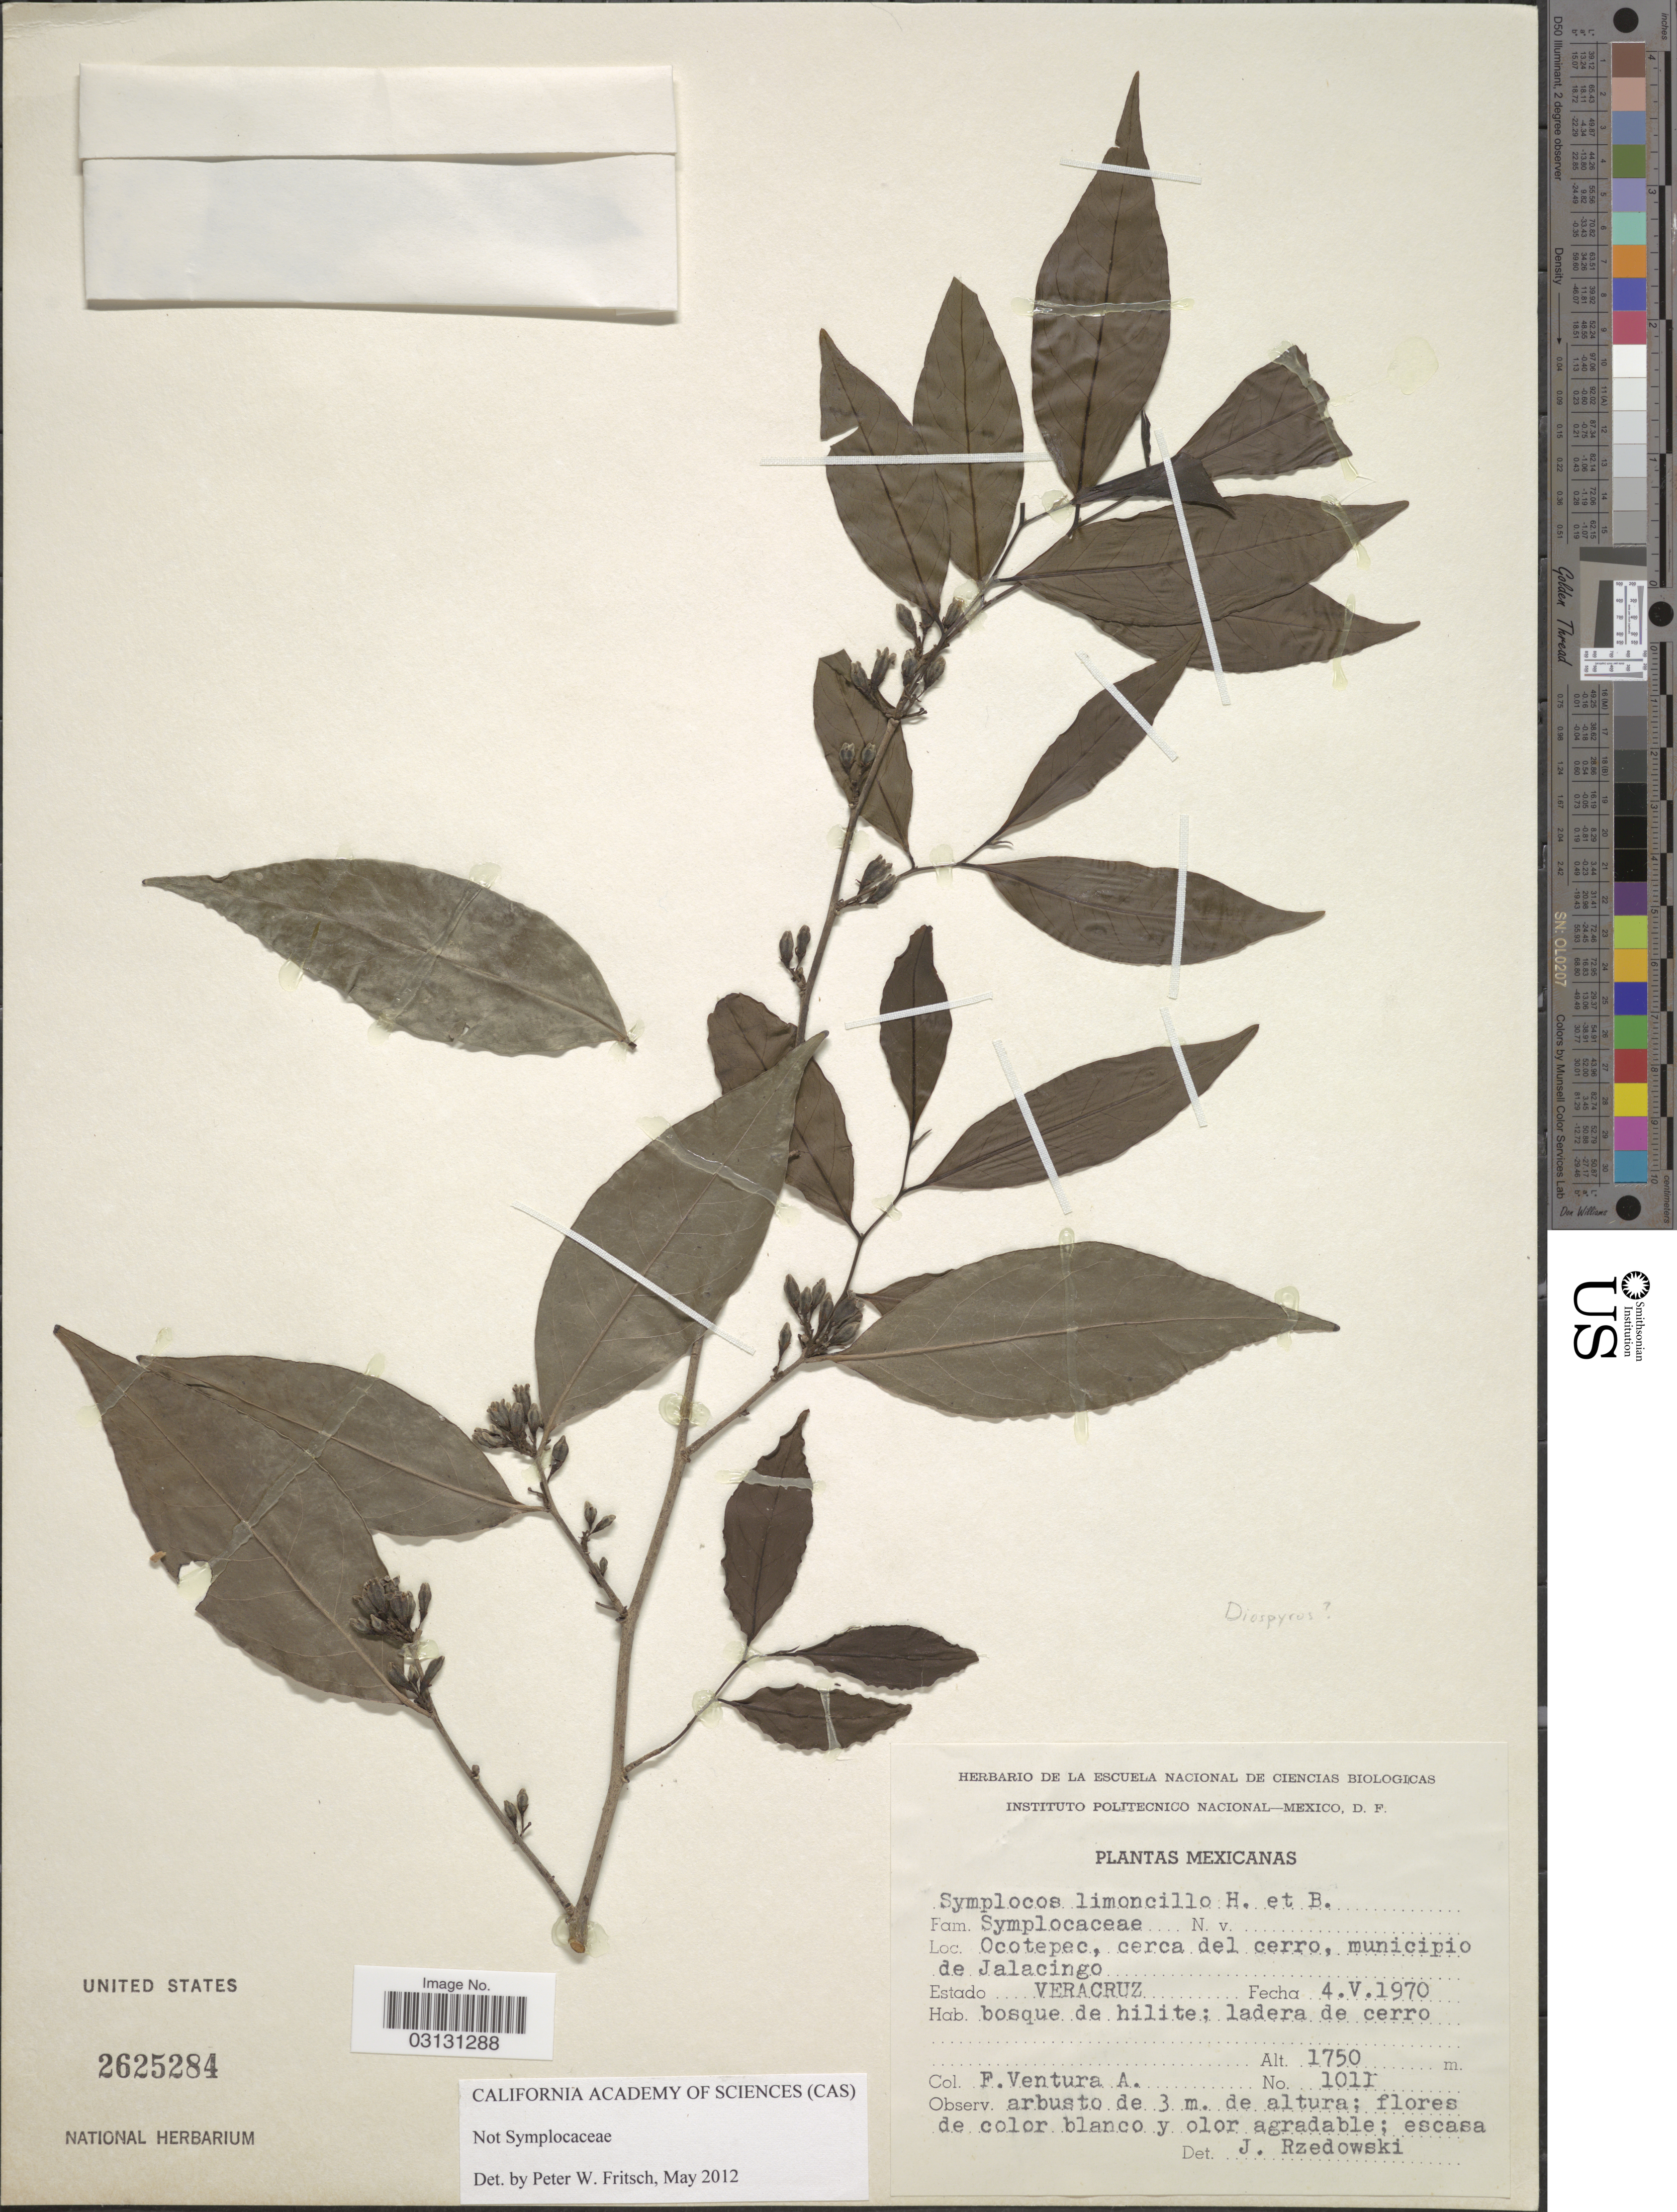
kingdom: Plantae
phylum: Tracheophyta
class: Magnoliopsida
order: Ericales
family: Ebenaceae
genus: Diospyros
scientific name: Diospyros sp.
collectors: F. Ventura A.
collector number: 1011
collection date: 1970-05-04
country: Mexico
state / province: Veracruz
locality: Ocotepec, cerca del cerro, municipio de Jalacingo. Veracruz.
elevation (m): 1750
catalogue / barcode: US 2625284